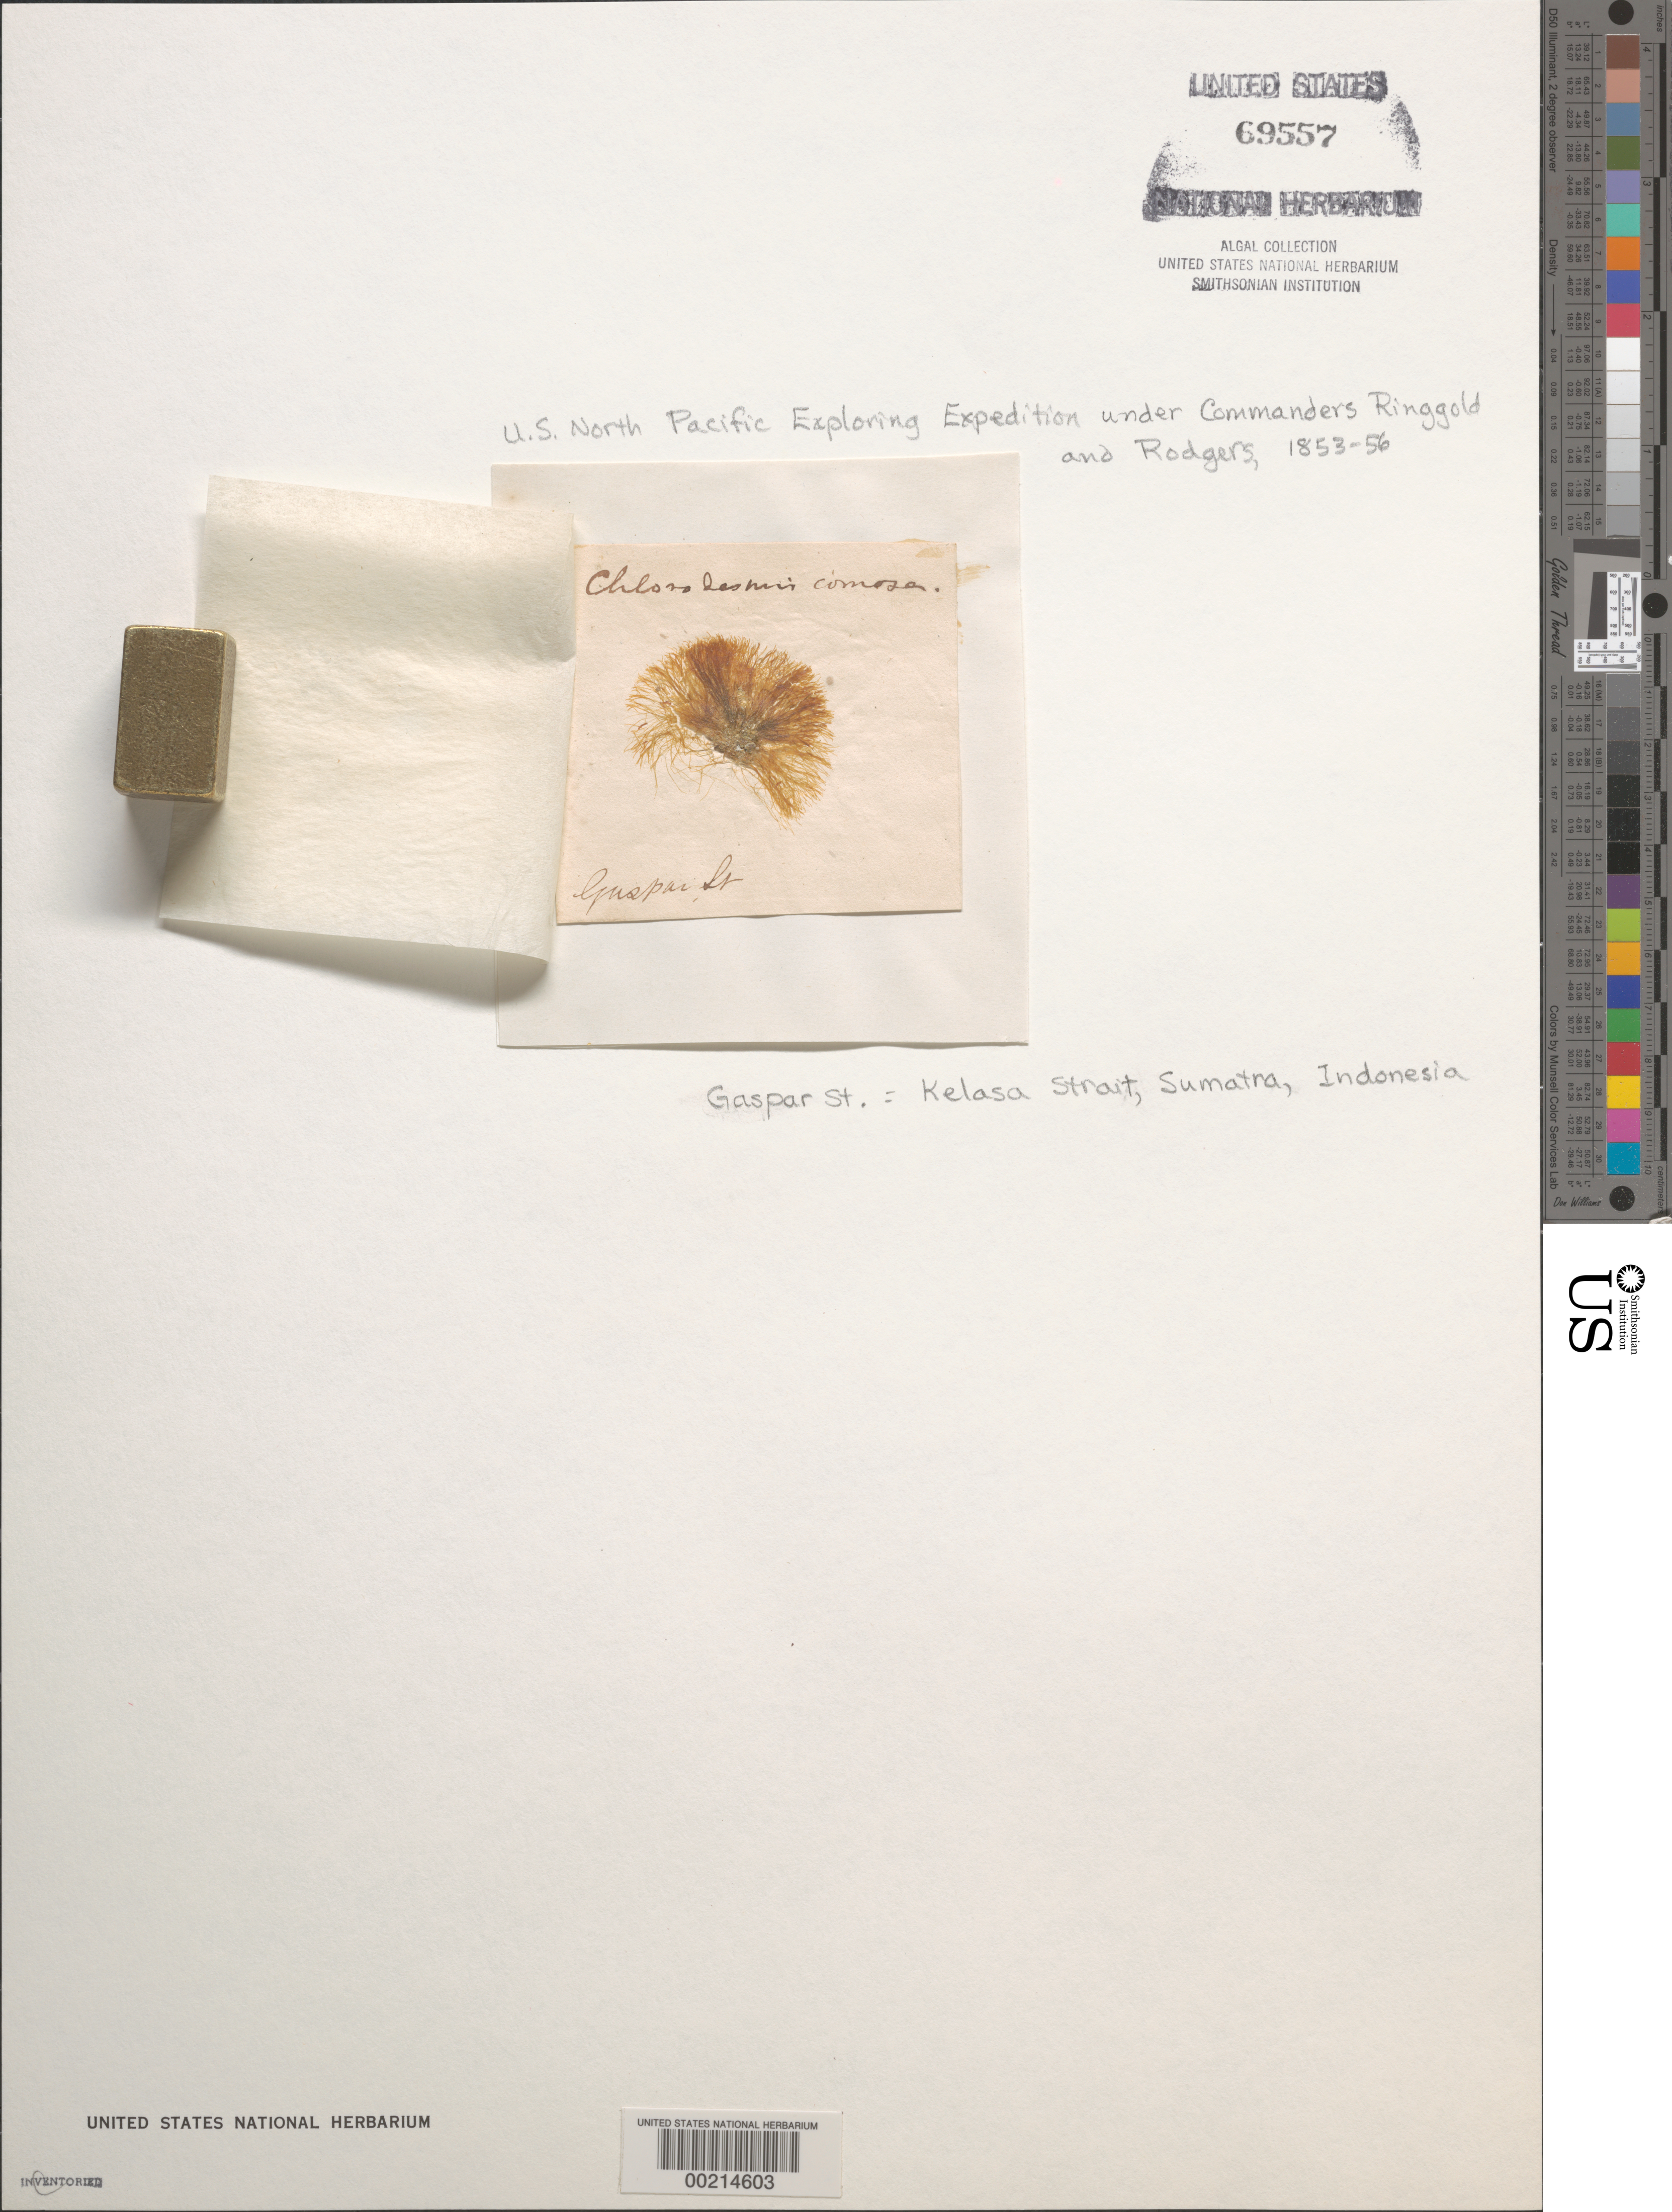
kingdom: Plantae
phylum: Chlorophyta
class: Ulvophyceae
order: Bryopsidales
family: Udoteaceae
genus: Chlorodesmis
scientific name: Chlorodesmis fastigiata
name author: (C. Agardh) S.C. Ducker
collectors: C. Wright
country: Indonesia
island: Sumatra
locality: Kelasa Strait (Gaspar St.)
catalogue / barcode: US 69557